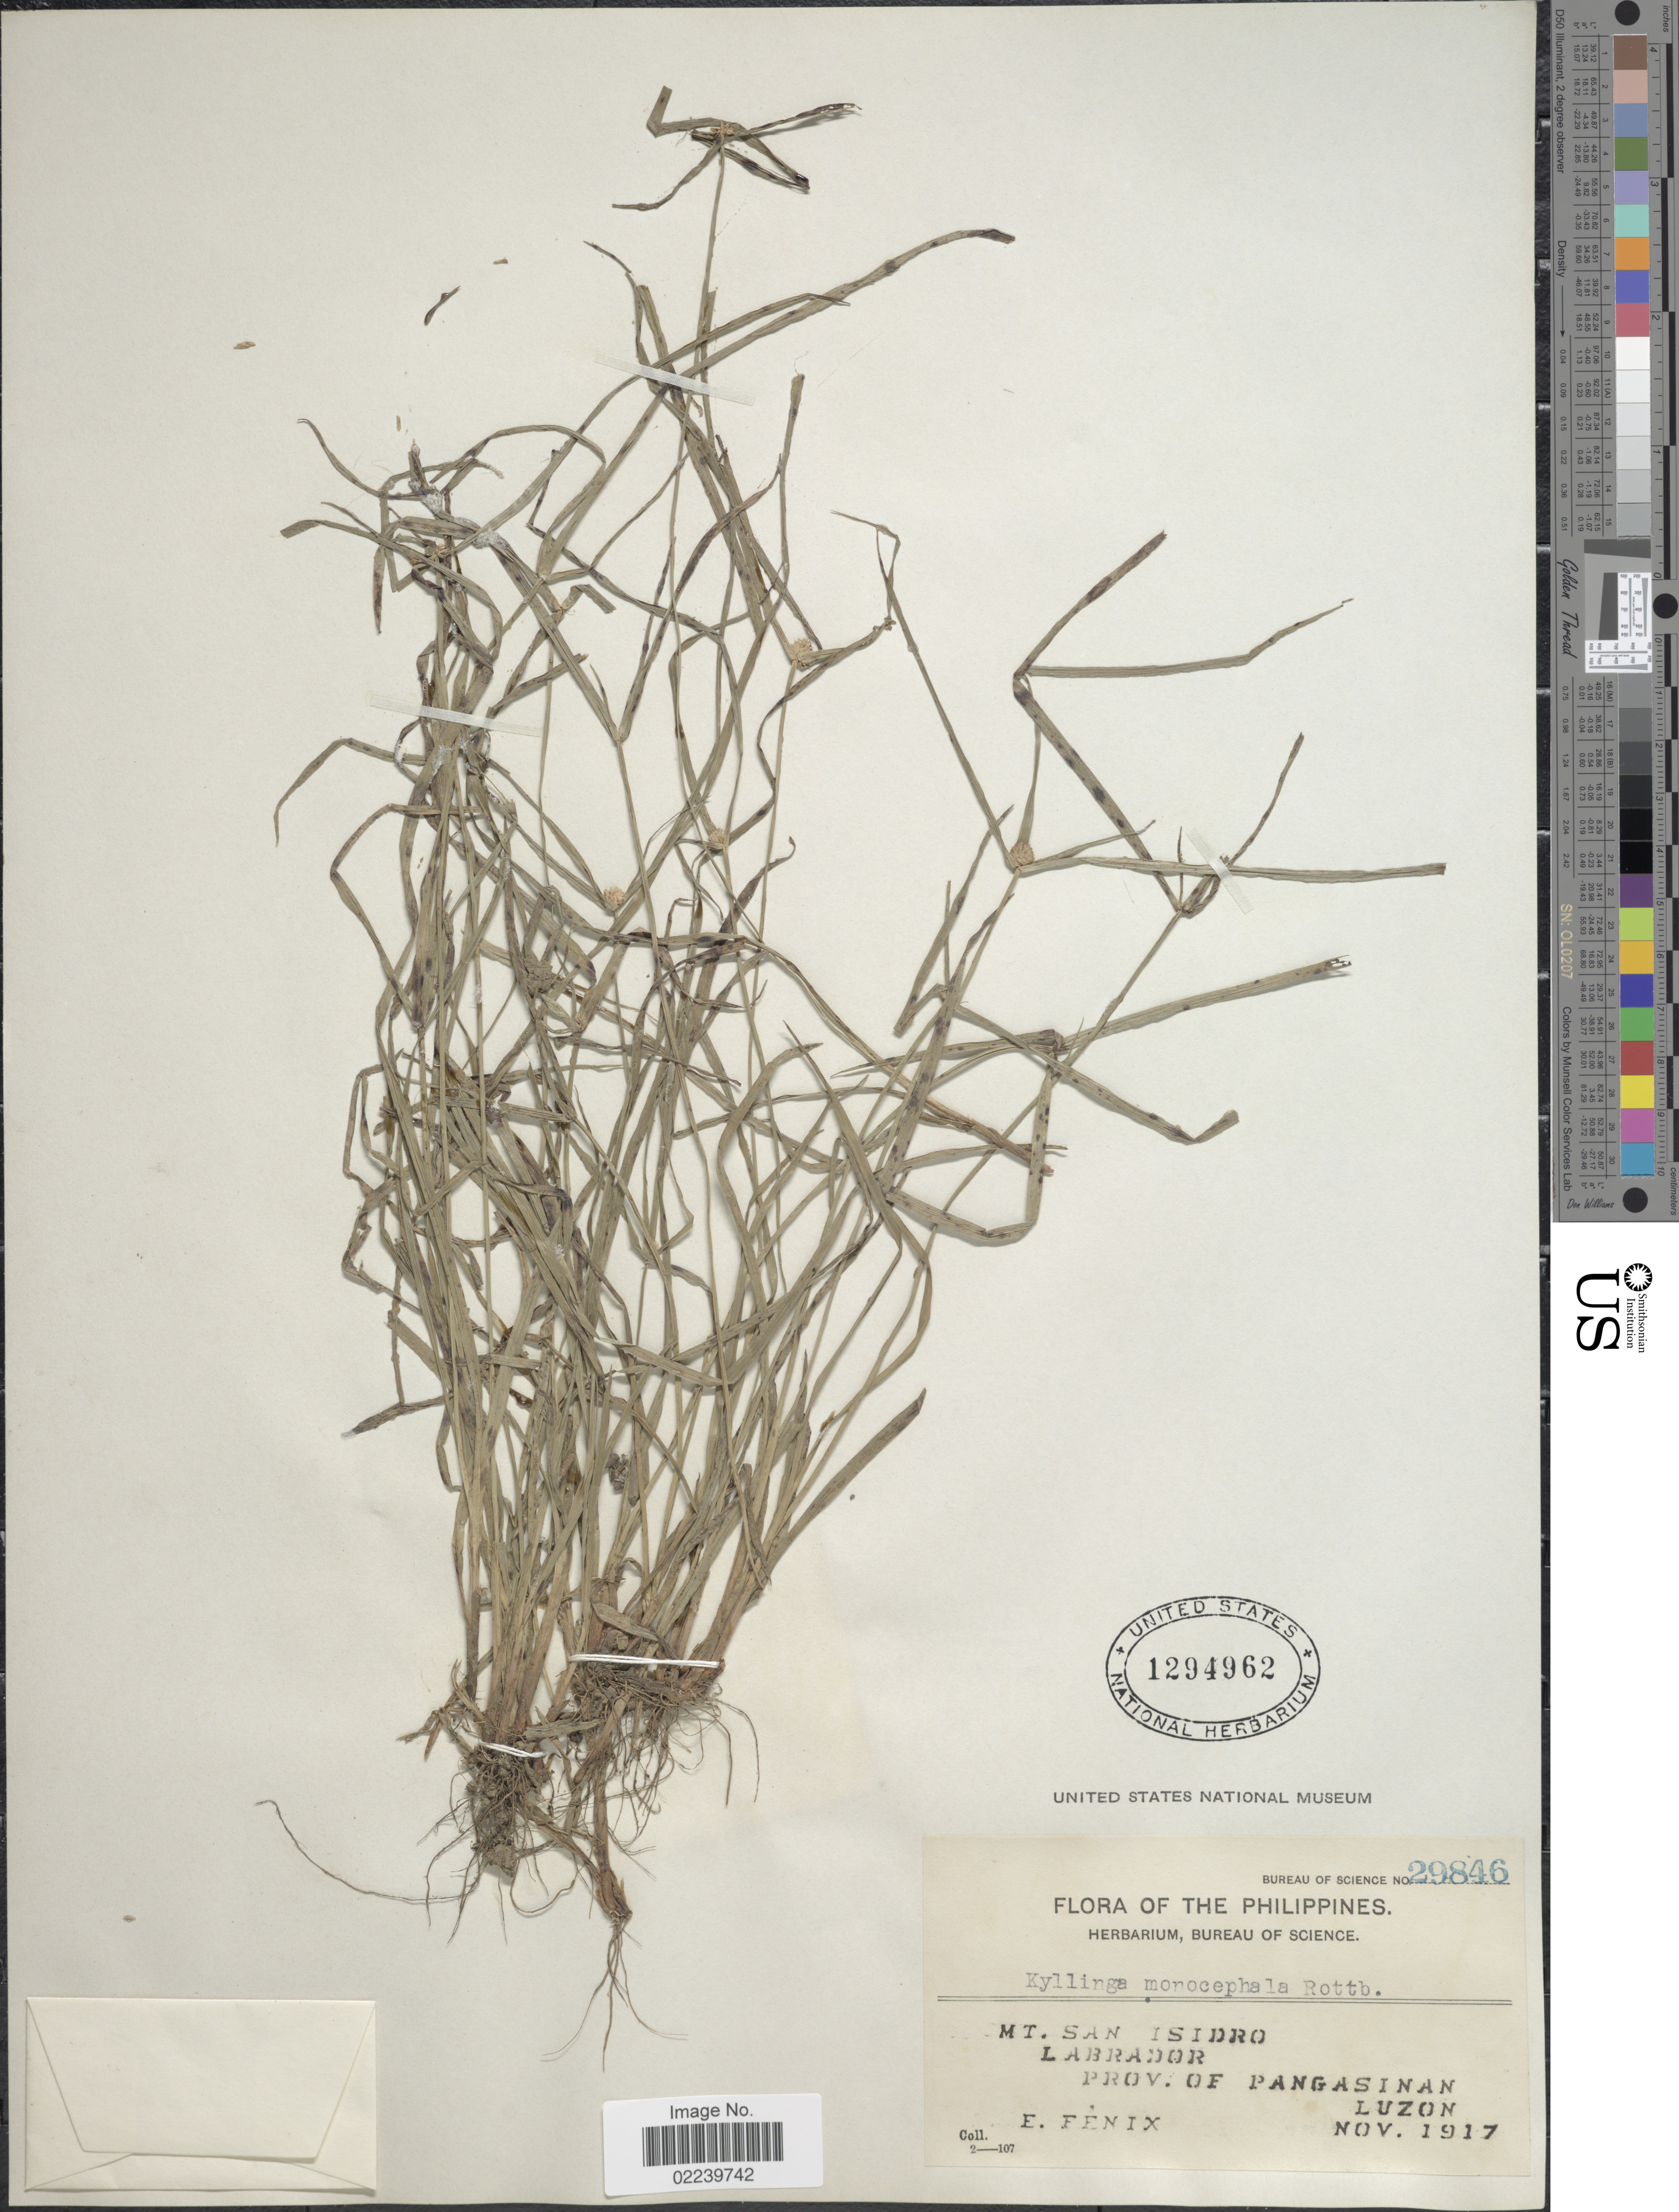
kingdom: Plantae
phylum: Tracheophyta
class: Liliopsida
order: Poales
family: Cyperaceae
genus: Cyperus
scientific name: Cyperus mindorensis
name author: (Steud.) Huygh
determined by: Strong, M. T., (US), Smithsonian Institution - National Museum of Natural History (UNITED STATES)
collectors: E. Fenix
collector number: Bureau of Science 29846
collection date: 1917-11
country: Philippines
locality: Mt. San Isidro, Labrador, Prov. of Pangasinan, Luzon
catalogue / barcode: US 1294962